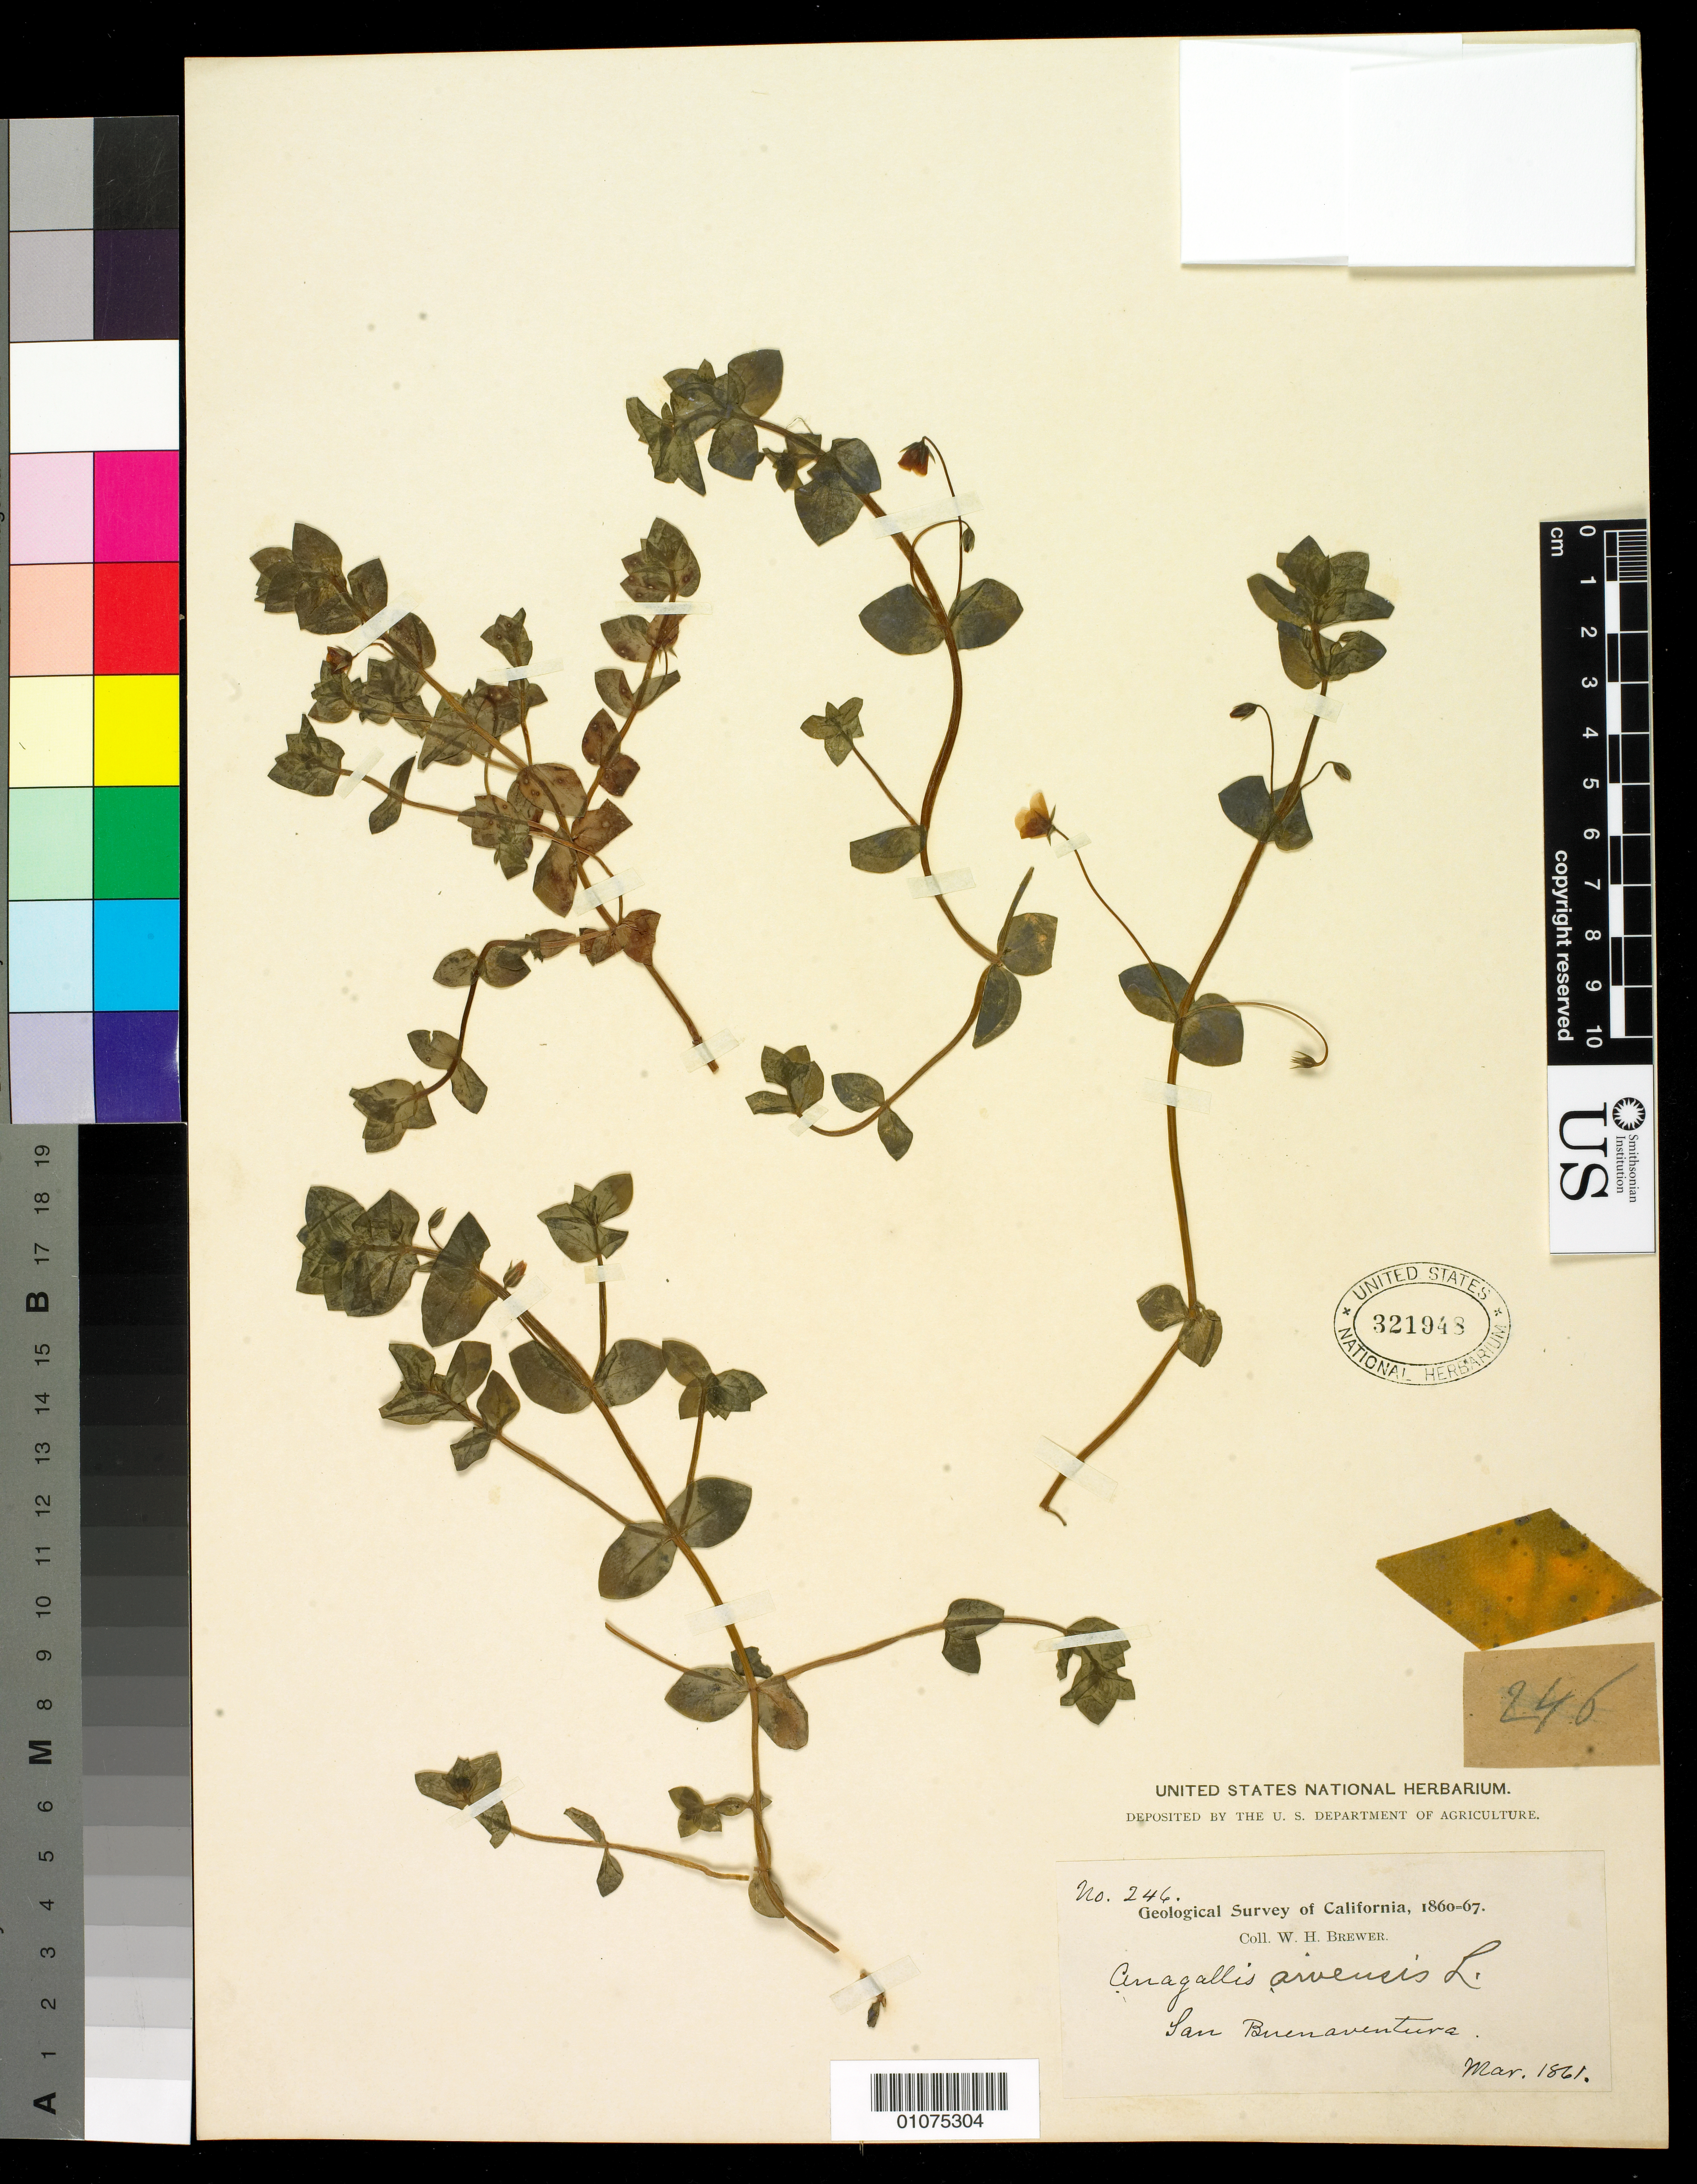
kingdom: Plantae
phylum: Tracheophyta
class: Magnoliopsida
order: Ericales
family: Primulaceae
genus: Anagallis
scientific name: Anagallis arvensis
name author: L.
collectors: W. H. Brewer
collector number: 246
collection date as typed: Mar 1861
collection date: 1861-03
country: United States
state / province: California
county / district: Ventura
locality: San Buenaventura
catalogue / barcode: US 321948